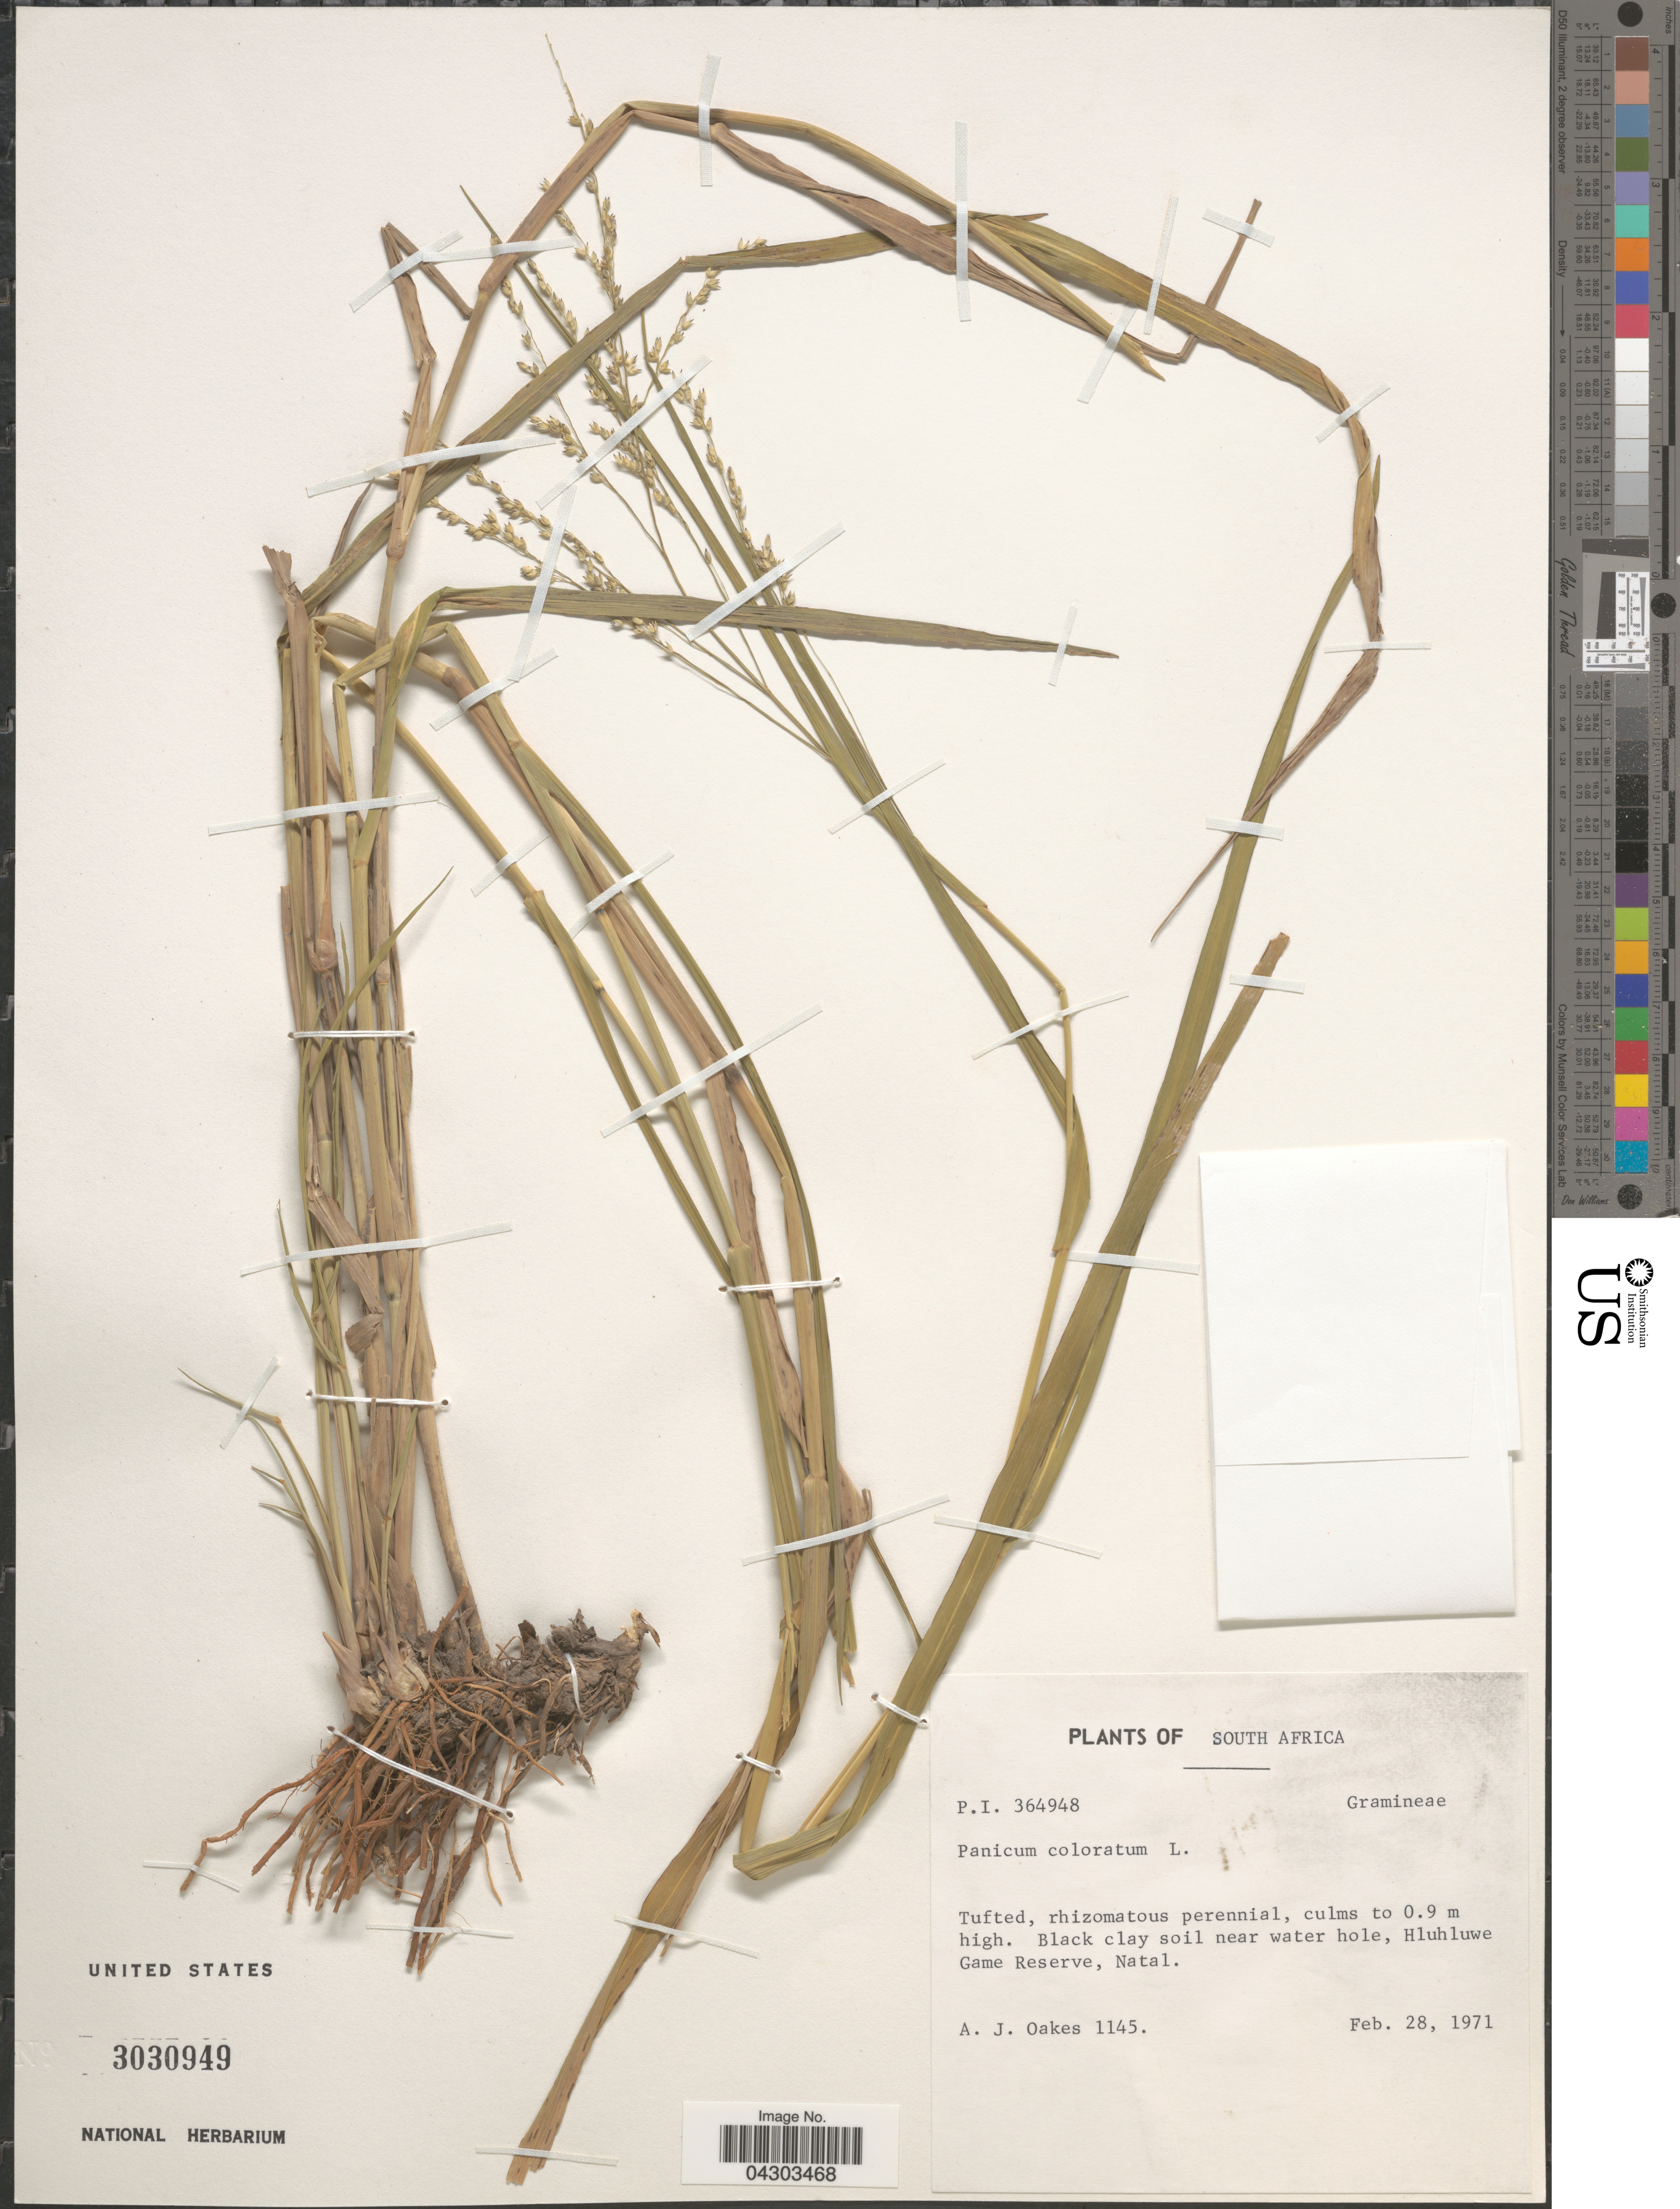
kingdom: Plantae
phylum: Tracheophyta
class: Liliopsida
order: Poales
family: Poaceae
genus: Panicum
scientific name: Panicum coloratum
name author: L.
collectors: A. Oakes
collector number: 1145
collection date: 1971-02-28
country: South Africa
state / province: KwaZulu-Natal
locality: Near water hole, Hluhluwe Game Reserve, Natal.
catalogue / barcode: US 3030949